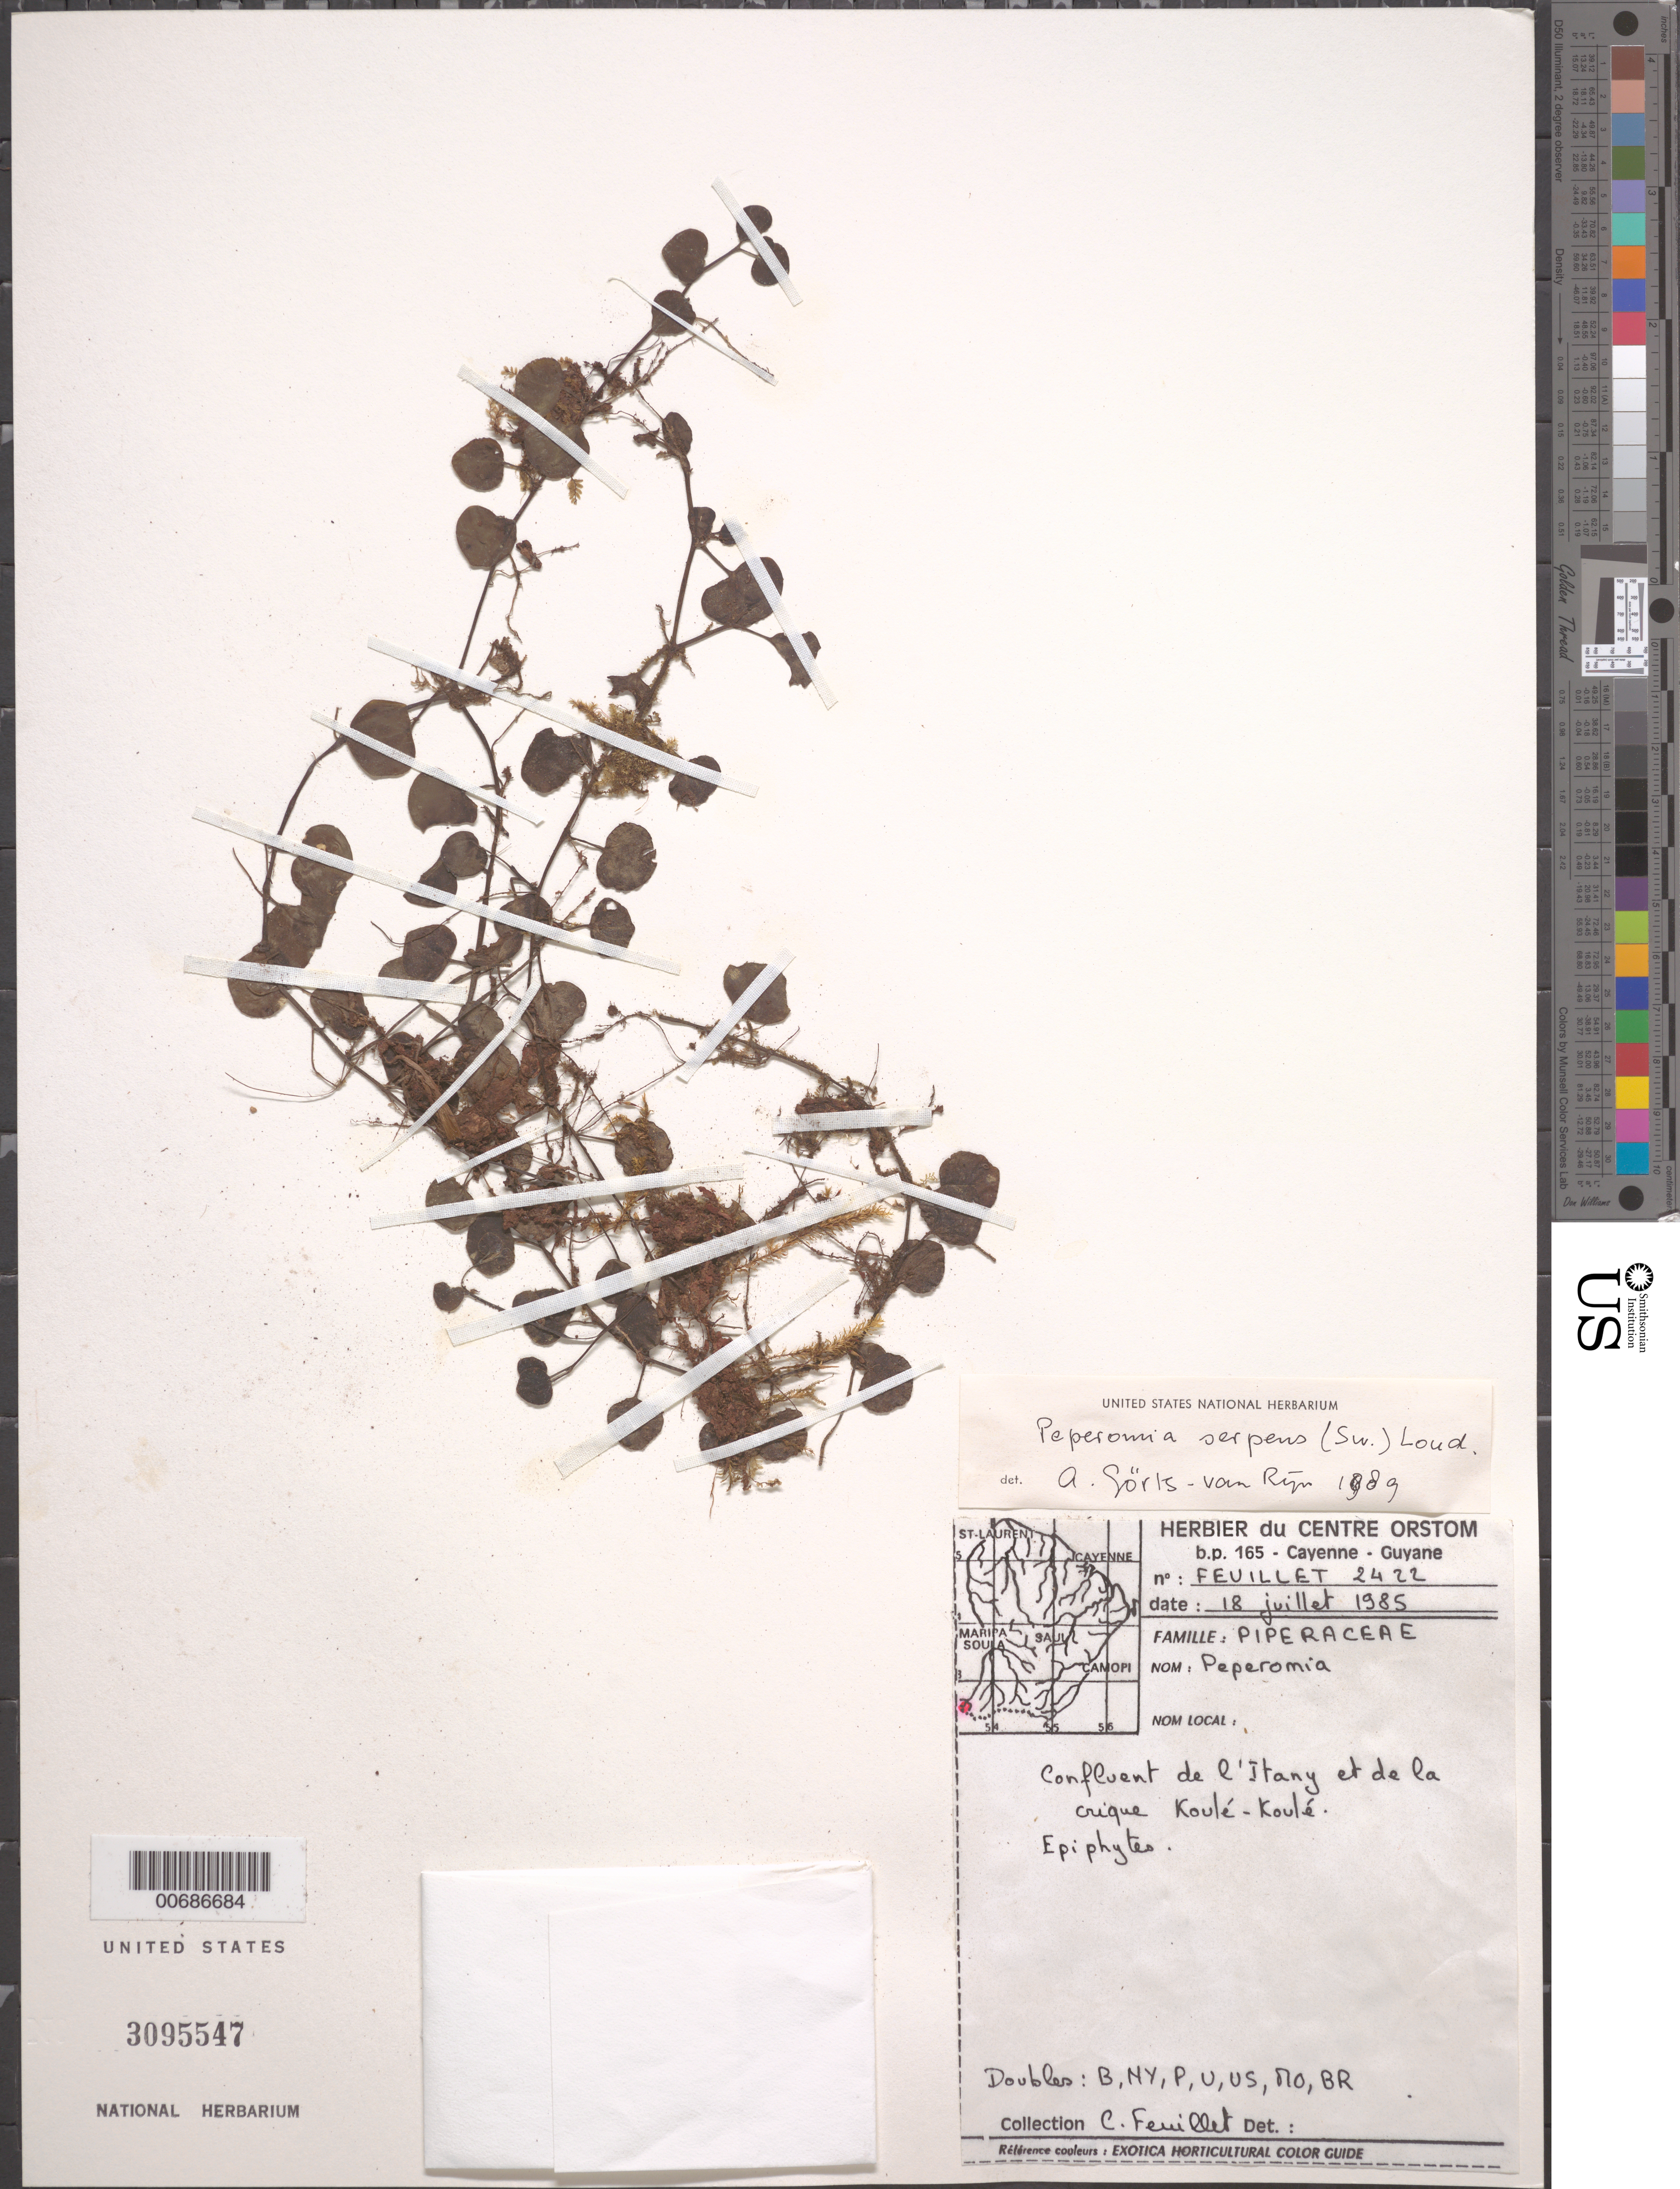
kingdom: Plantae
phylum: Tracheophyta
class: Magnoliopsida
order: Piperales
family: Piperaceae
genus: Peperomia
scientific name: Peperomia serpens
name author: (Sw.) Loudon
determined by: Görts-van Rijn, A. R. A.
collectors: C. Feuillet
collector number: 2422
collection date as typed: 18-Jul-85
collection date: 1985-07-18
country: French Guiana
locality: Rivière Itany, confluent avec de la crique Koulé-Koulé, Monts Tumuc-Humac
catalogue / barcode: US 3095547